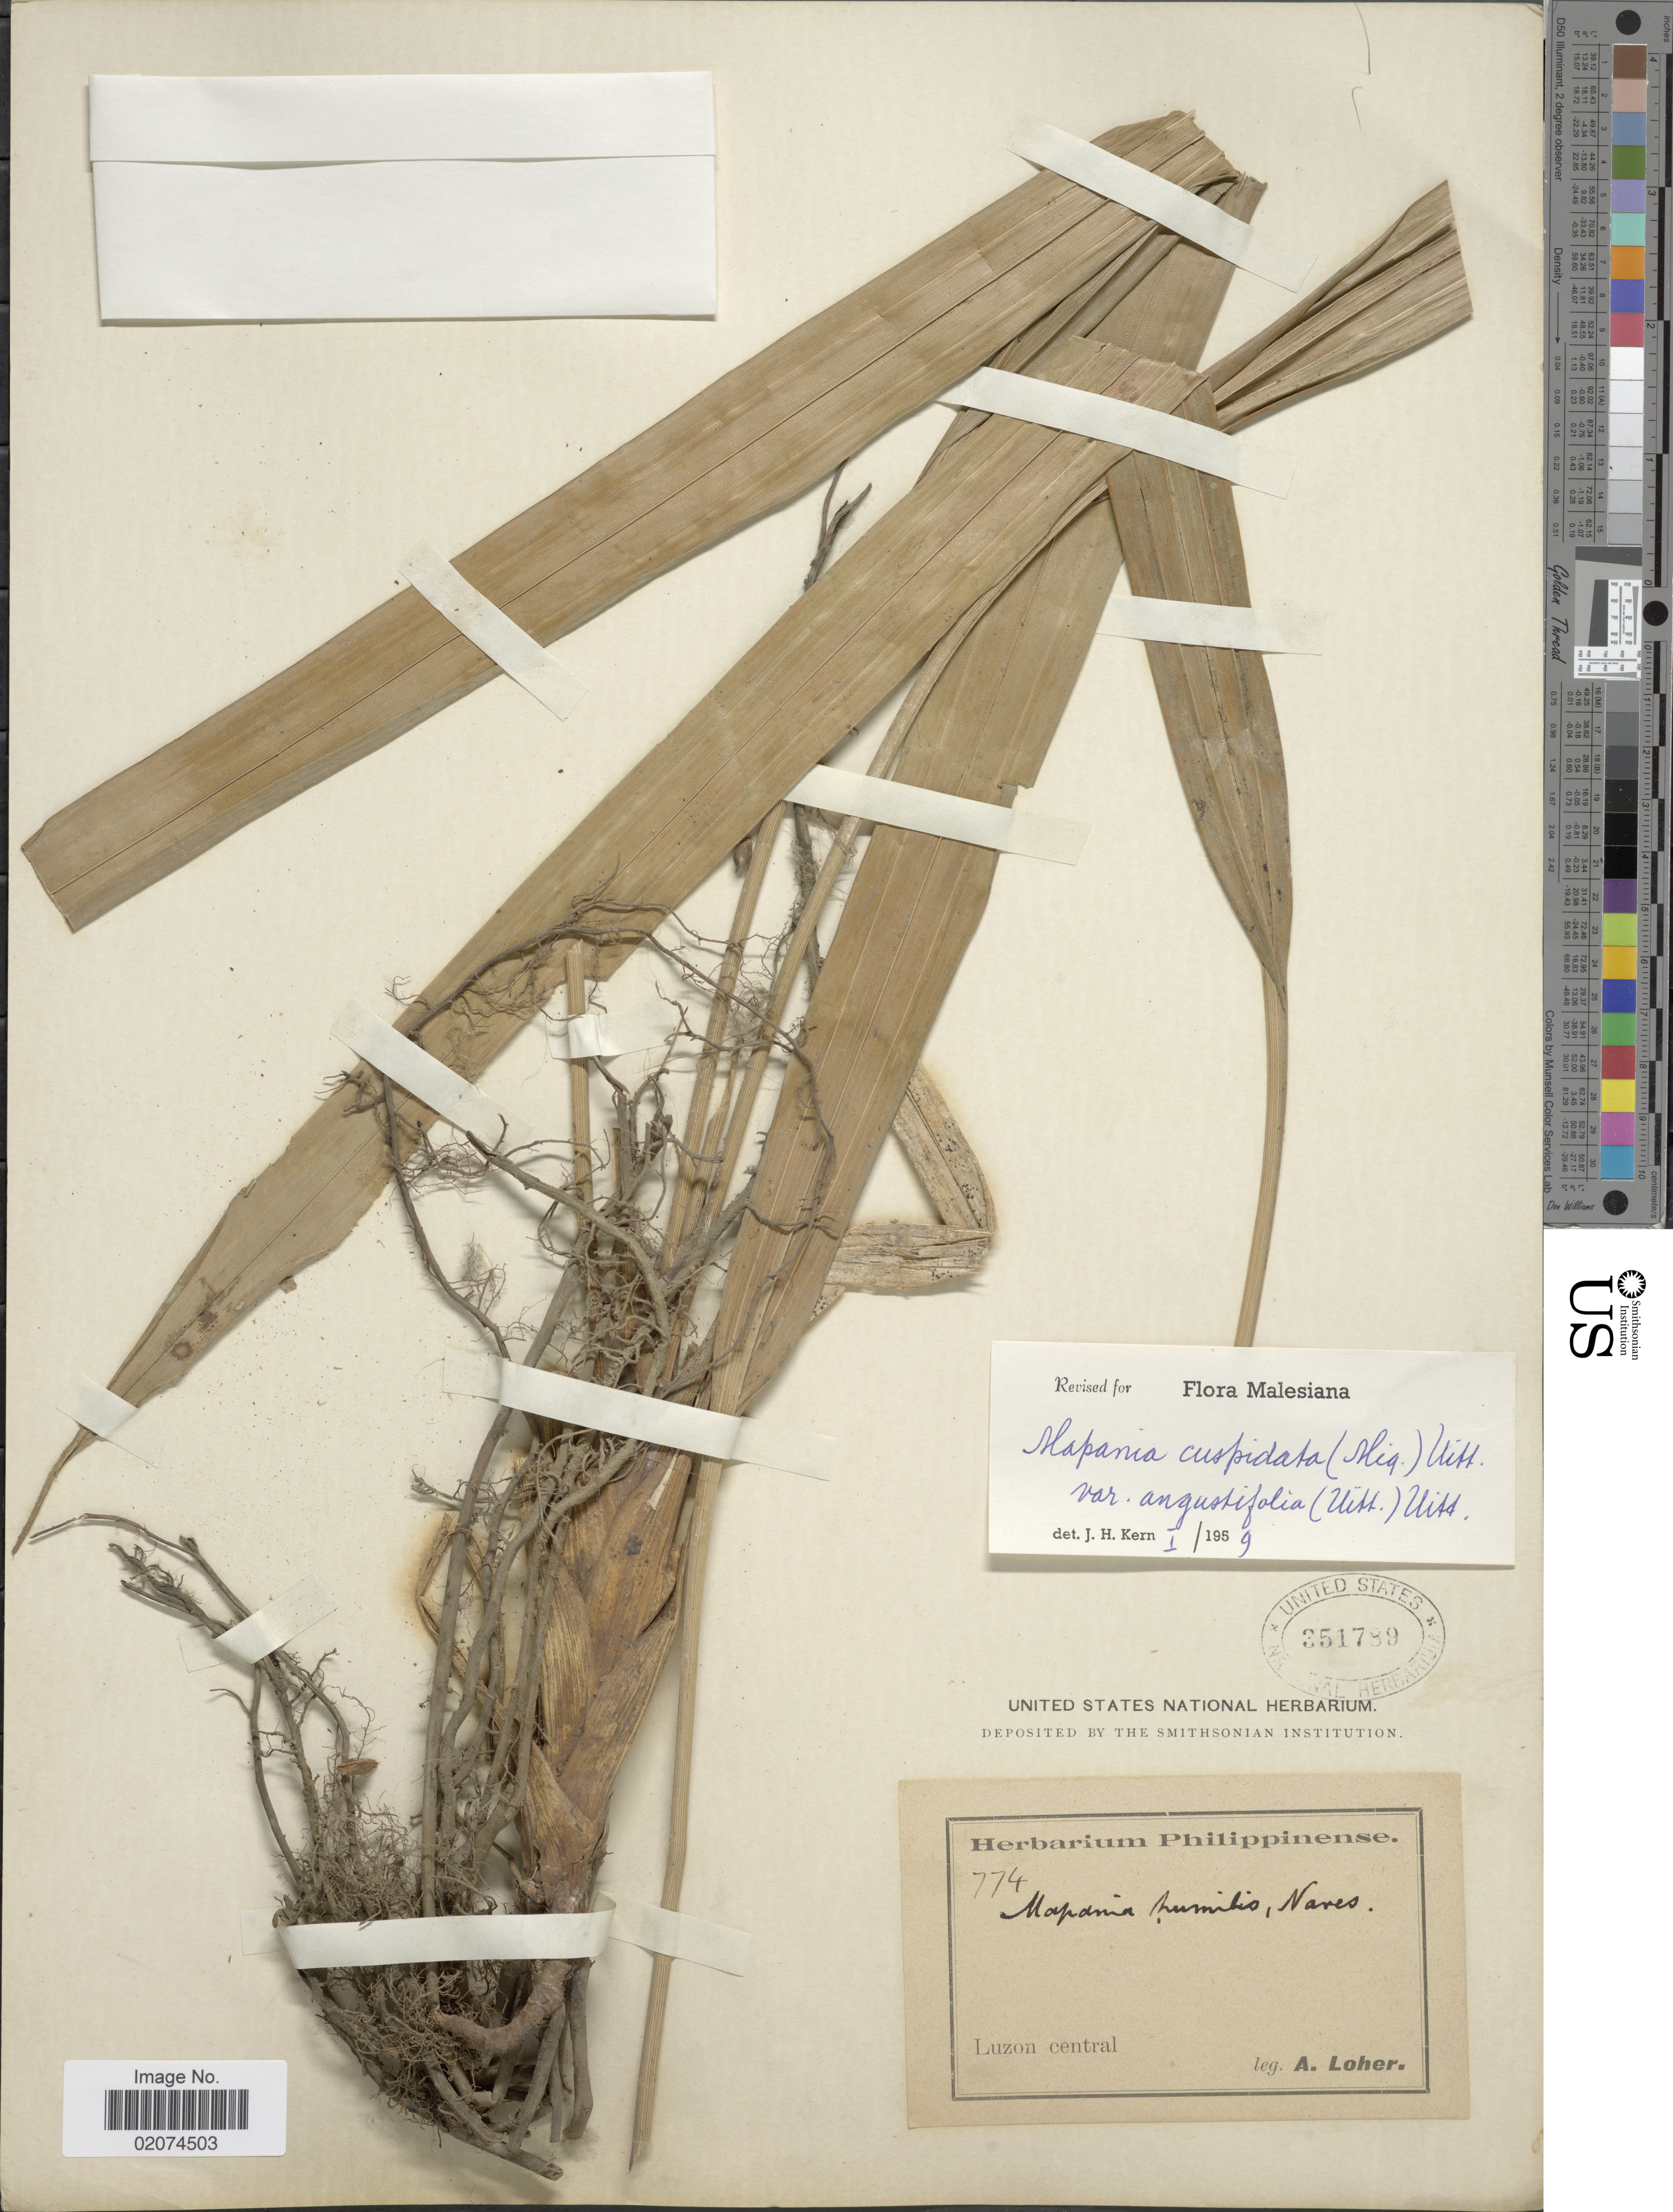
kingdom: Plantae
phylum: Tracheophyta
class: Liliopsida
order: Poales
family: Cyperaceae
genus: Mapania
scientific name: Mapania cuspidata var. angustifolia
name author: (Uittien) Uittien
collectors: A. Loher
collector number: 774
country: Philippines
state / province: Central Luzon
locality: Luzon central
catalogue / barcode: US 351789